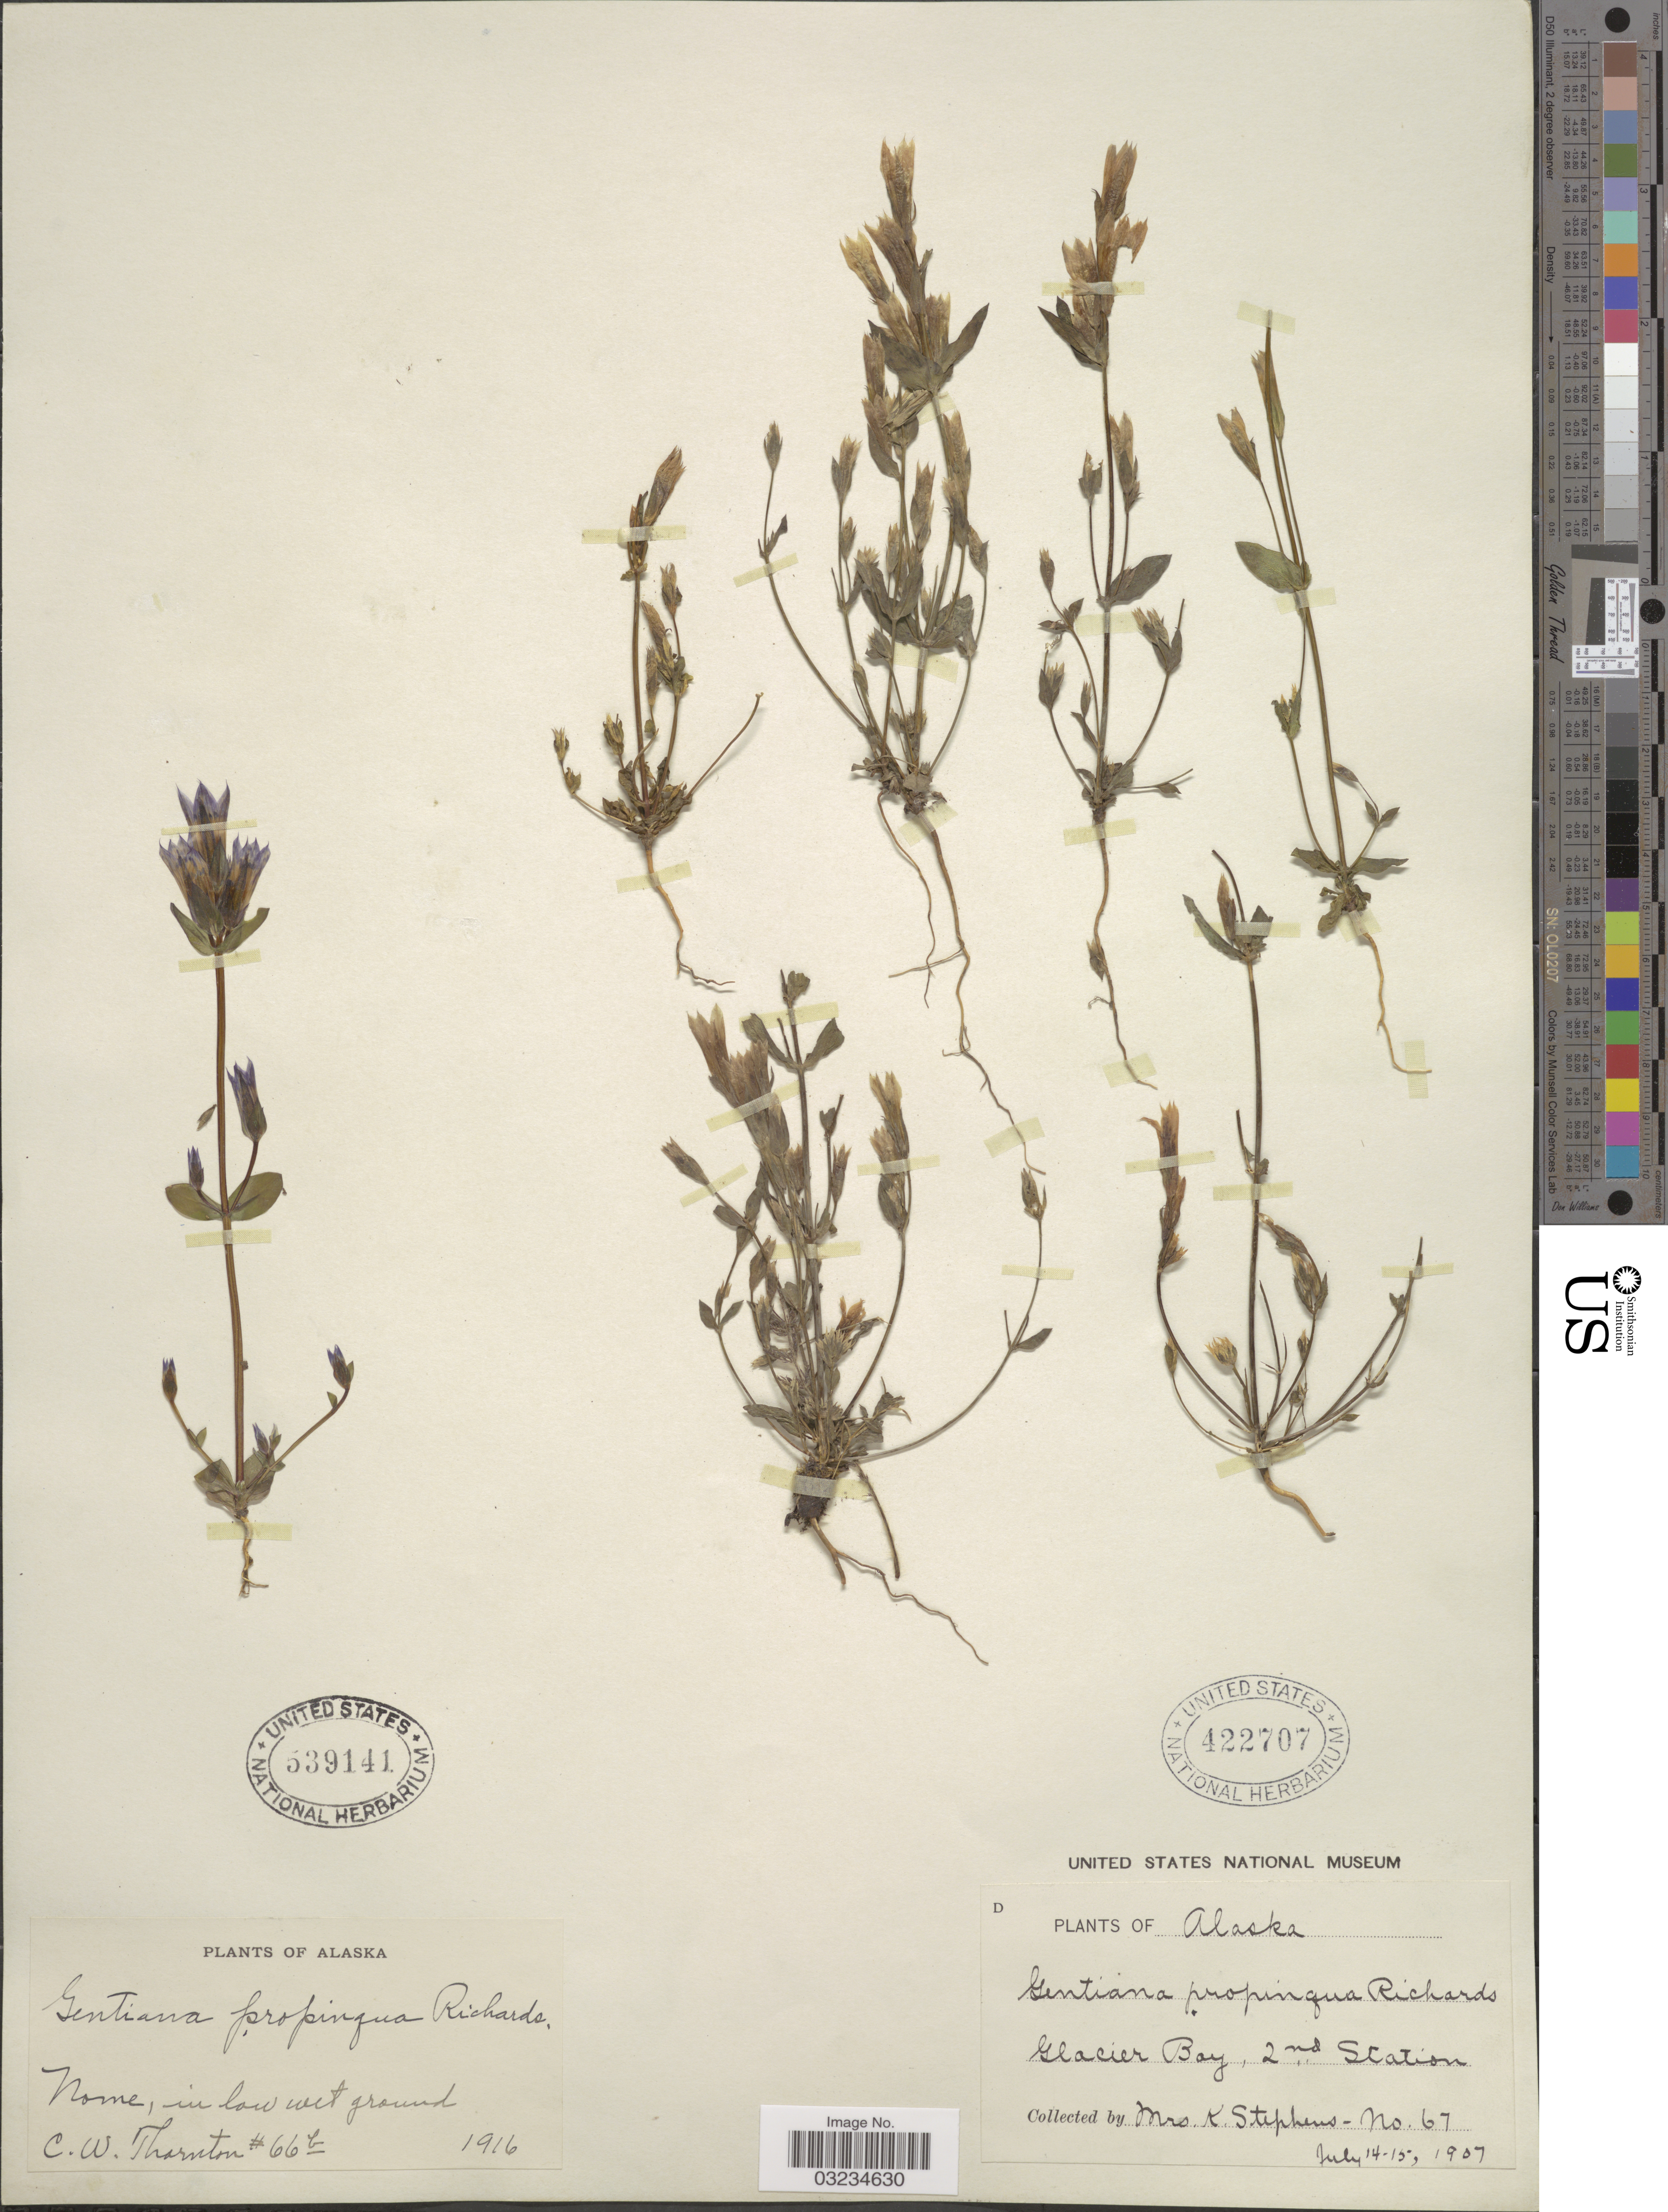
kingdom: Plantae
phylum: Tracheophyta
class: Magnoliopsida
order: Gentianales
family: Gentianaceae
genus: Gentiana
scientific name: Gentiana propinqua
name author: Richards.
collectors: K. Stephens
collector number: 67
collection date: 1907-07-14/1907-07-15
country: United States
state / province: Alaska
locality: Glacier Bay, 2nd Station.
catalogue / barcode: US 422707